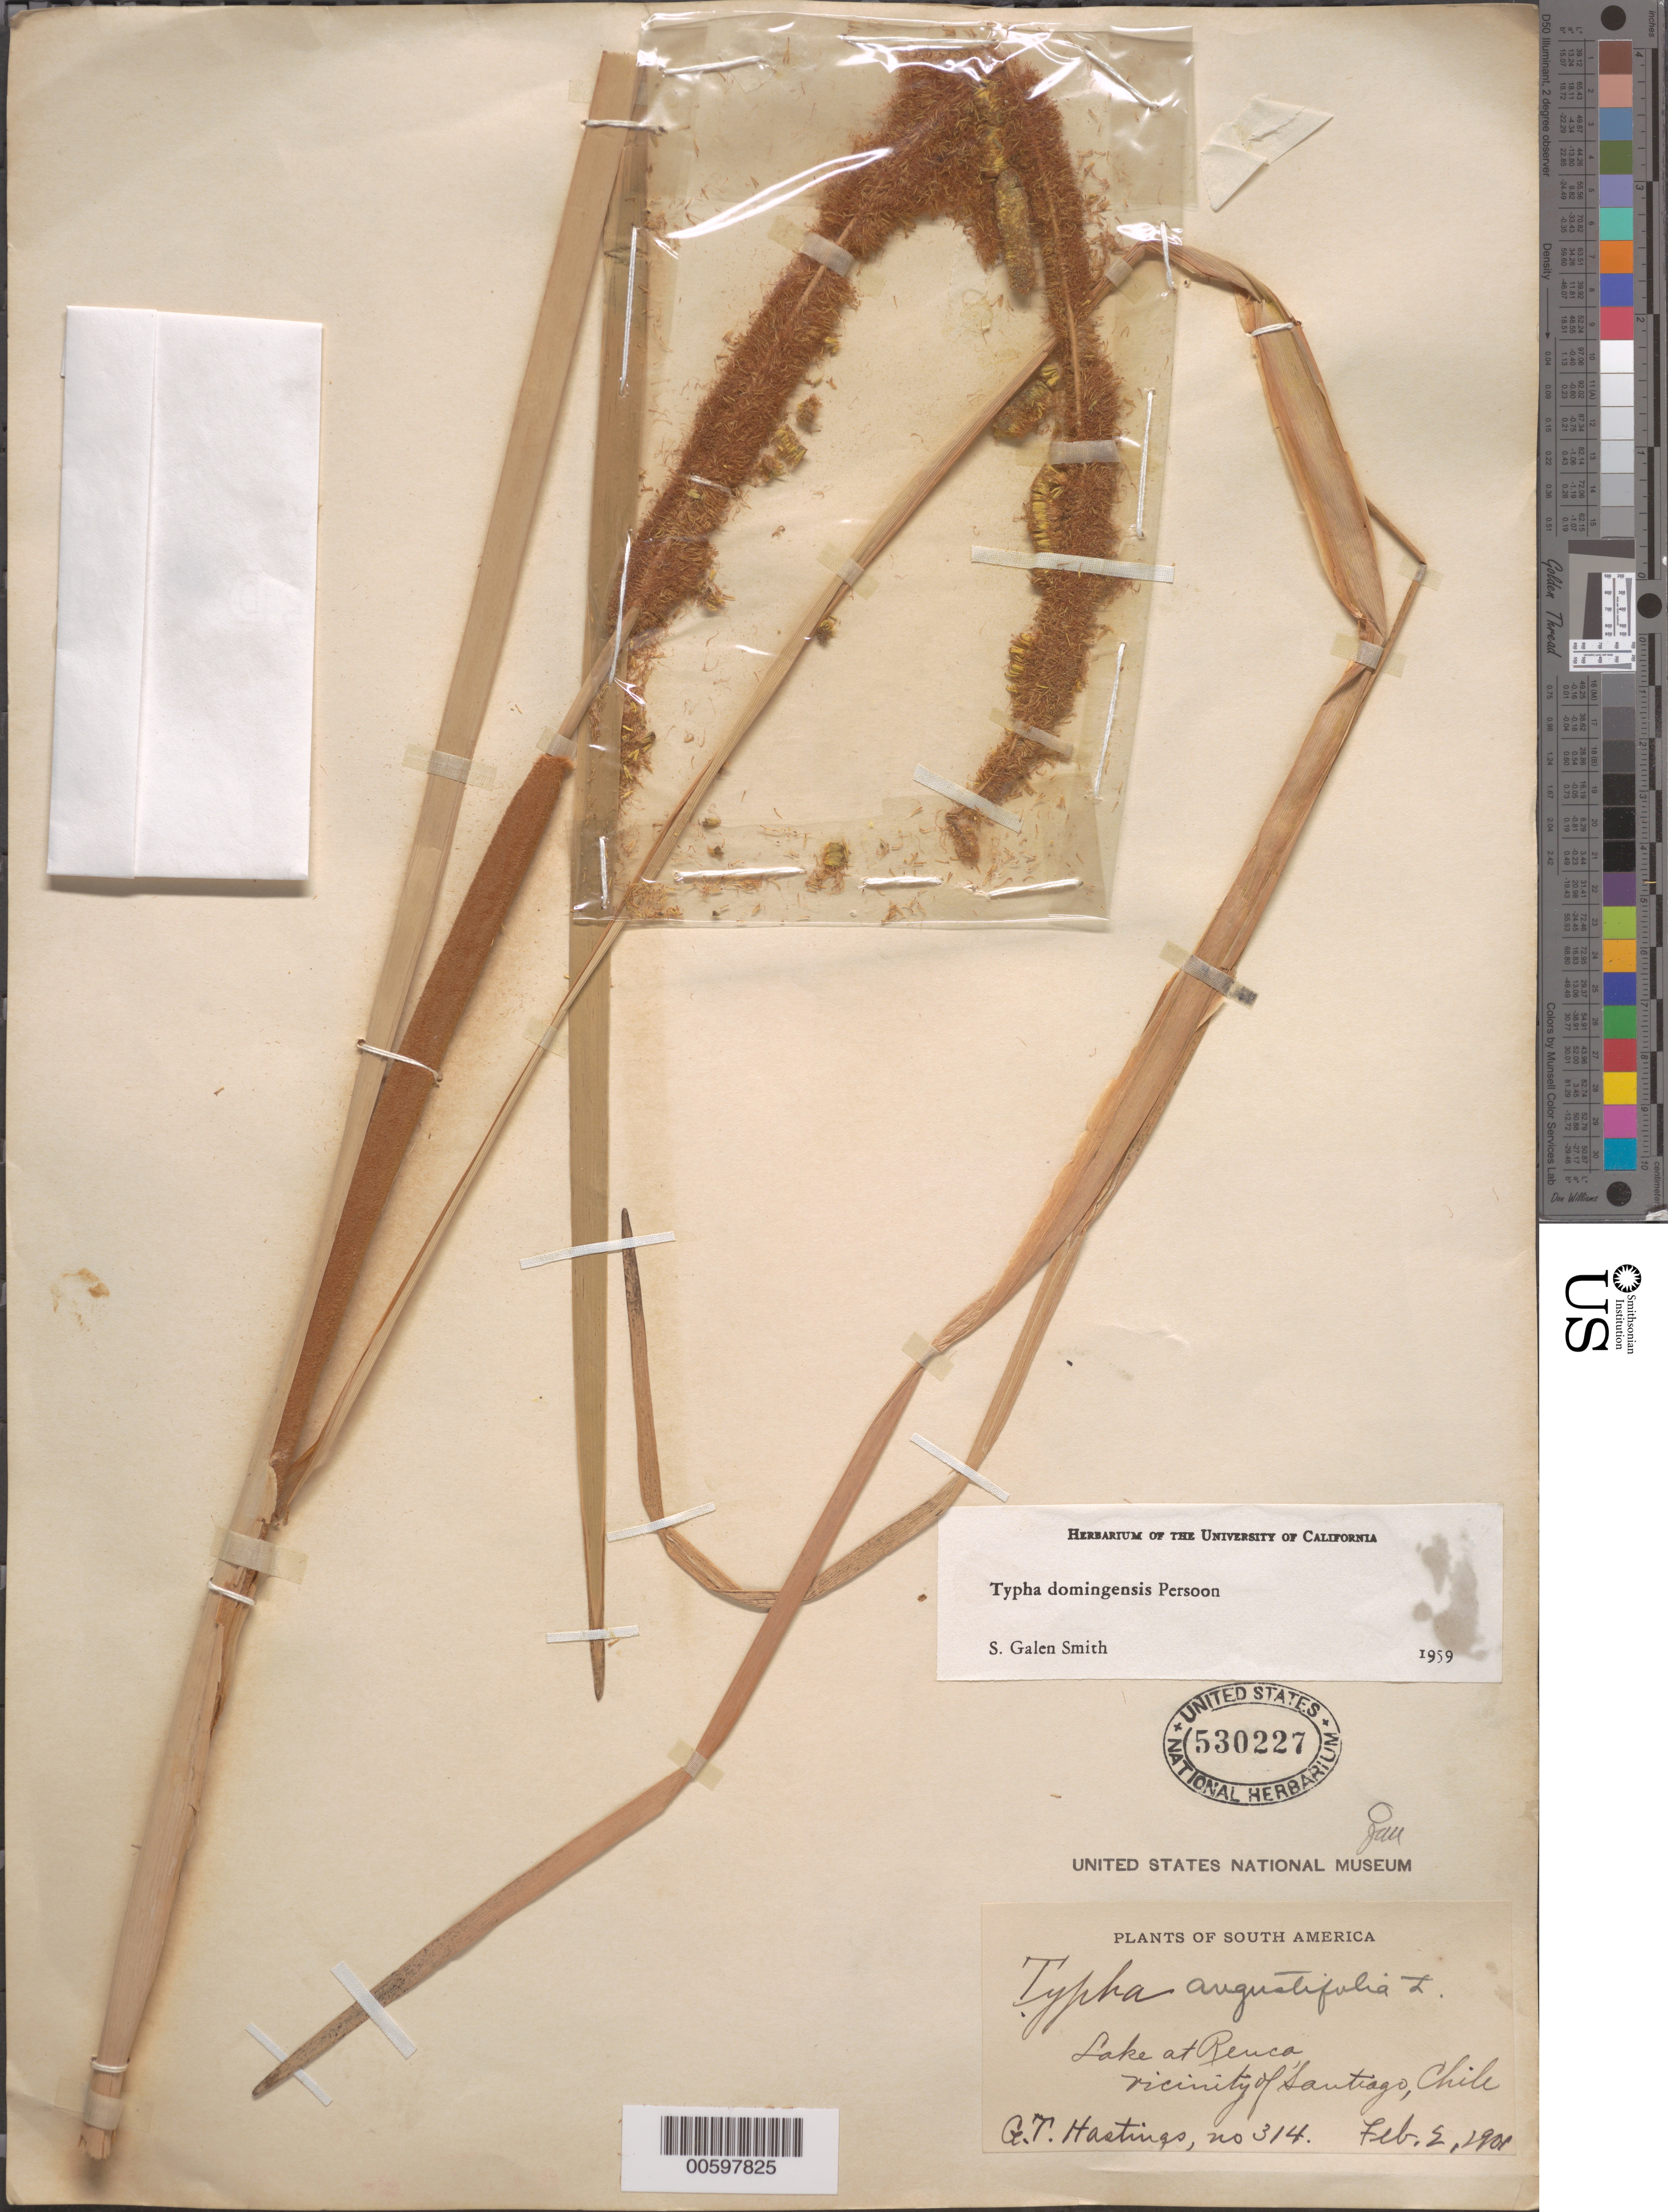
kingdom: Plantae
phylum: Tracheophyta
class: Liliopsida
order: Poales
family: Typhaceae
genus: Typha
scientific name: Typha domingensis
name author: Pers.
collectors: G. Hastings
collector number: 314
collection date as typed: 02 Feb 1901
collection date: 1901-02-02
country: Chile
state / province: Región Metropolitana (RM)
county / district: Santiago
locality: Lake at Renca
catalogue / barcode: US 530227